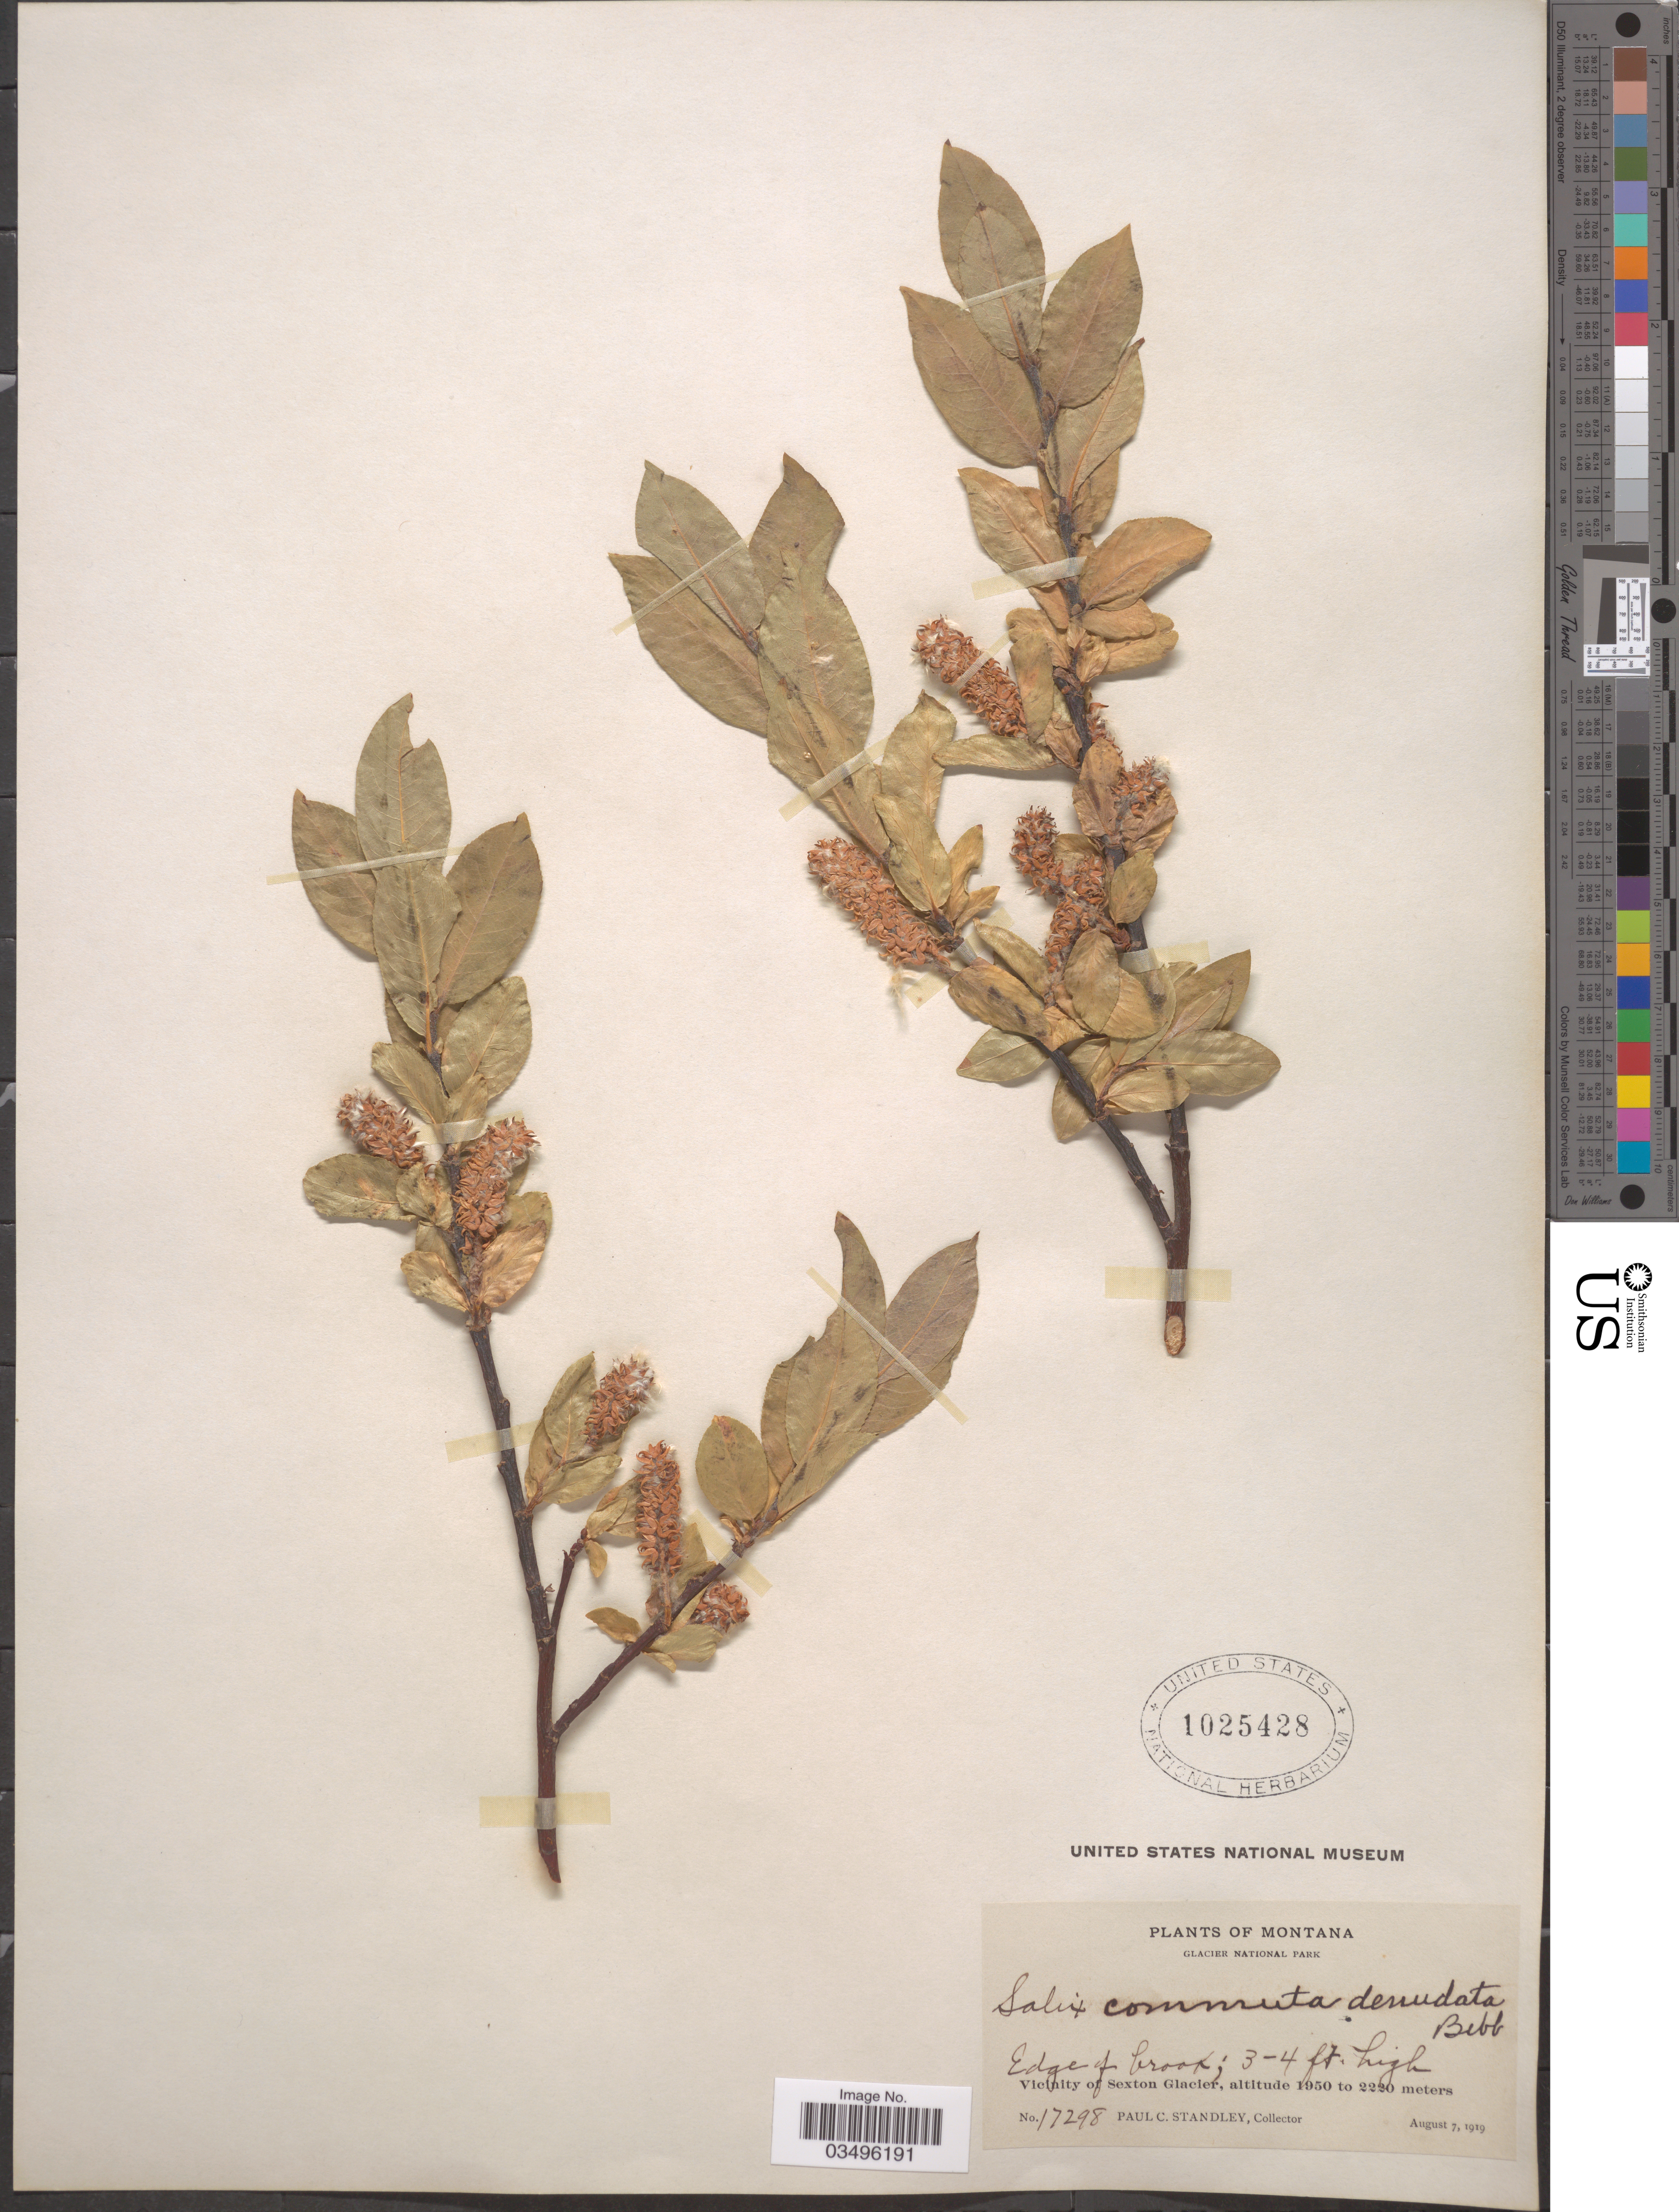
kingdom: Plantae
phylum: Tracheophyta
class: Magnoliopsida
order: Malpighiales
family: Salicaceae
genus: Salix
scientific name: Salix commutata var. denudata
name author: Bebb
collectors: P. C. Standley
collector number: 17298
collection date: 1919-08-07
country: United States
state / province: Montana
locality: Glacier National Park. Vicinity of Sexton Glacier.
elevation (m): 1950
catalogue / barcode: US 1025428